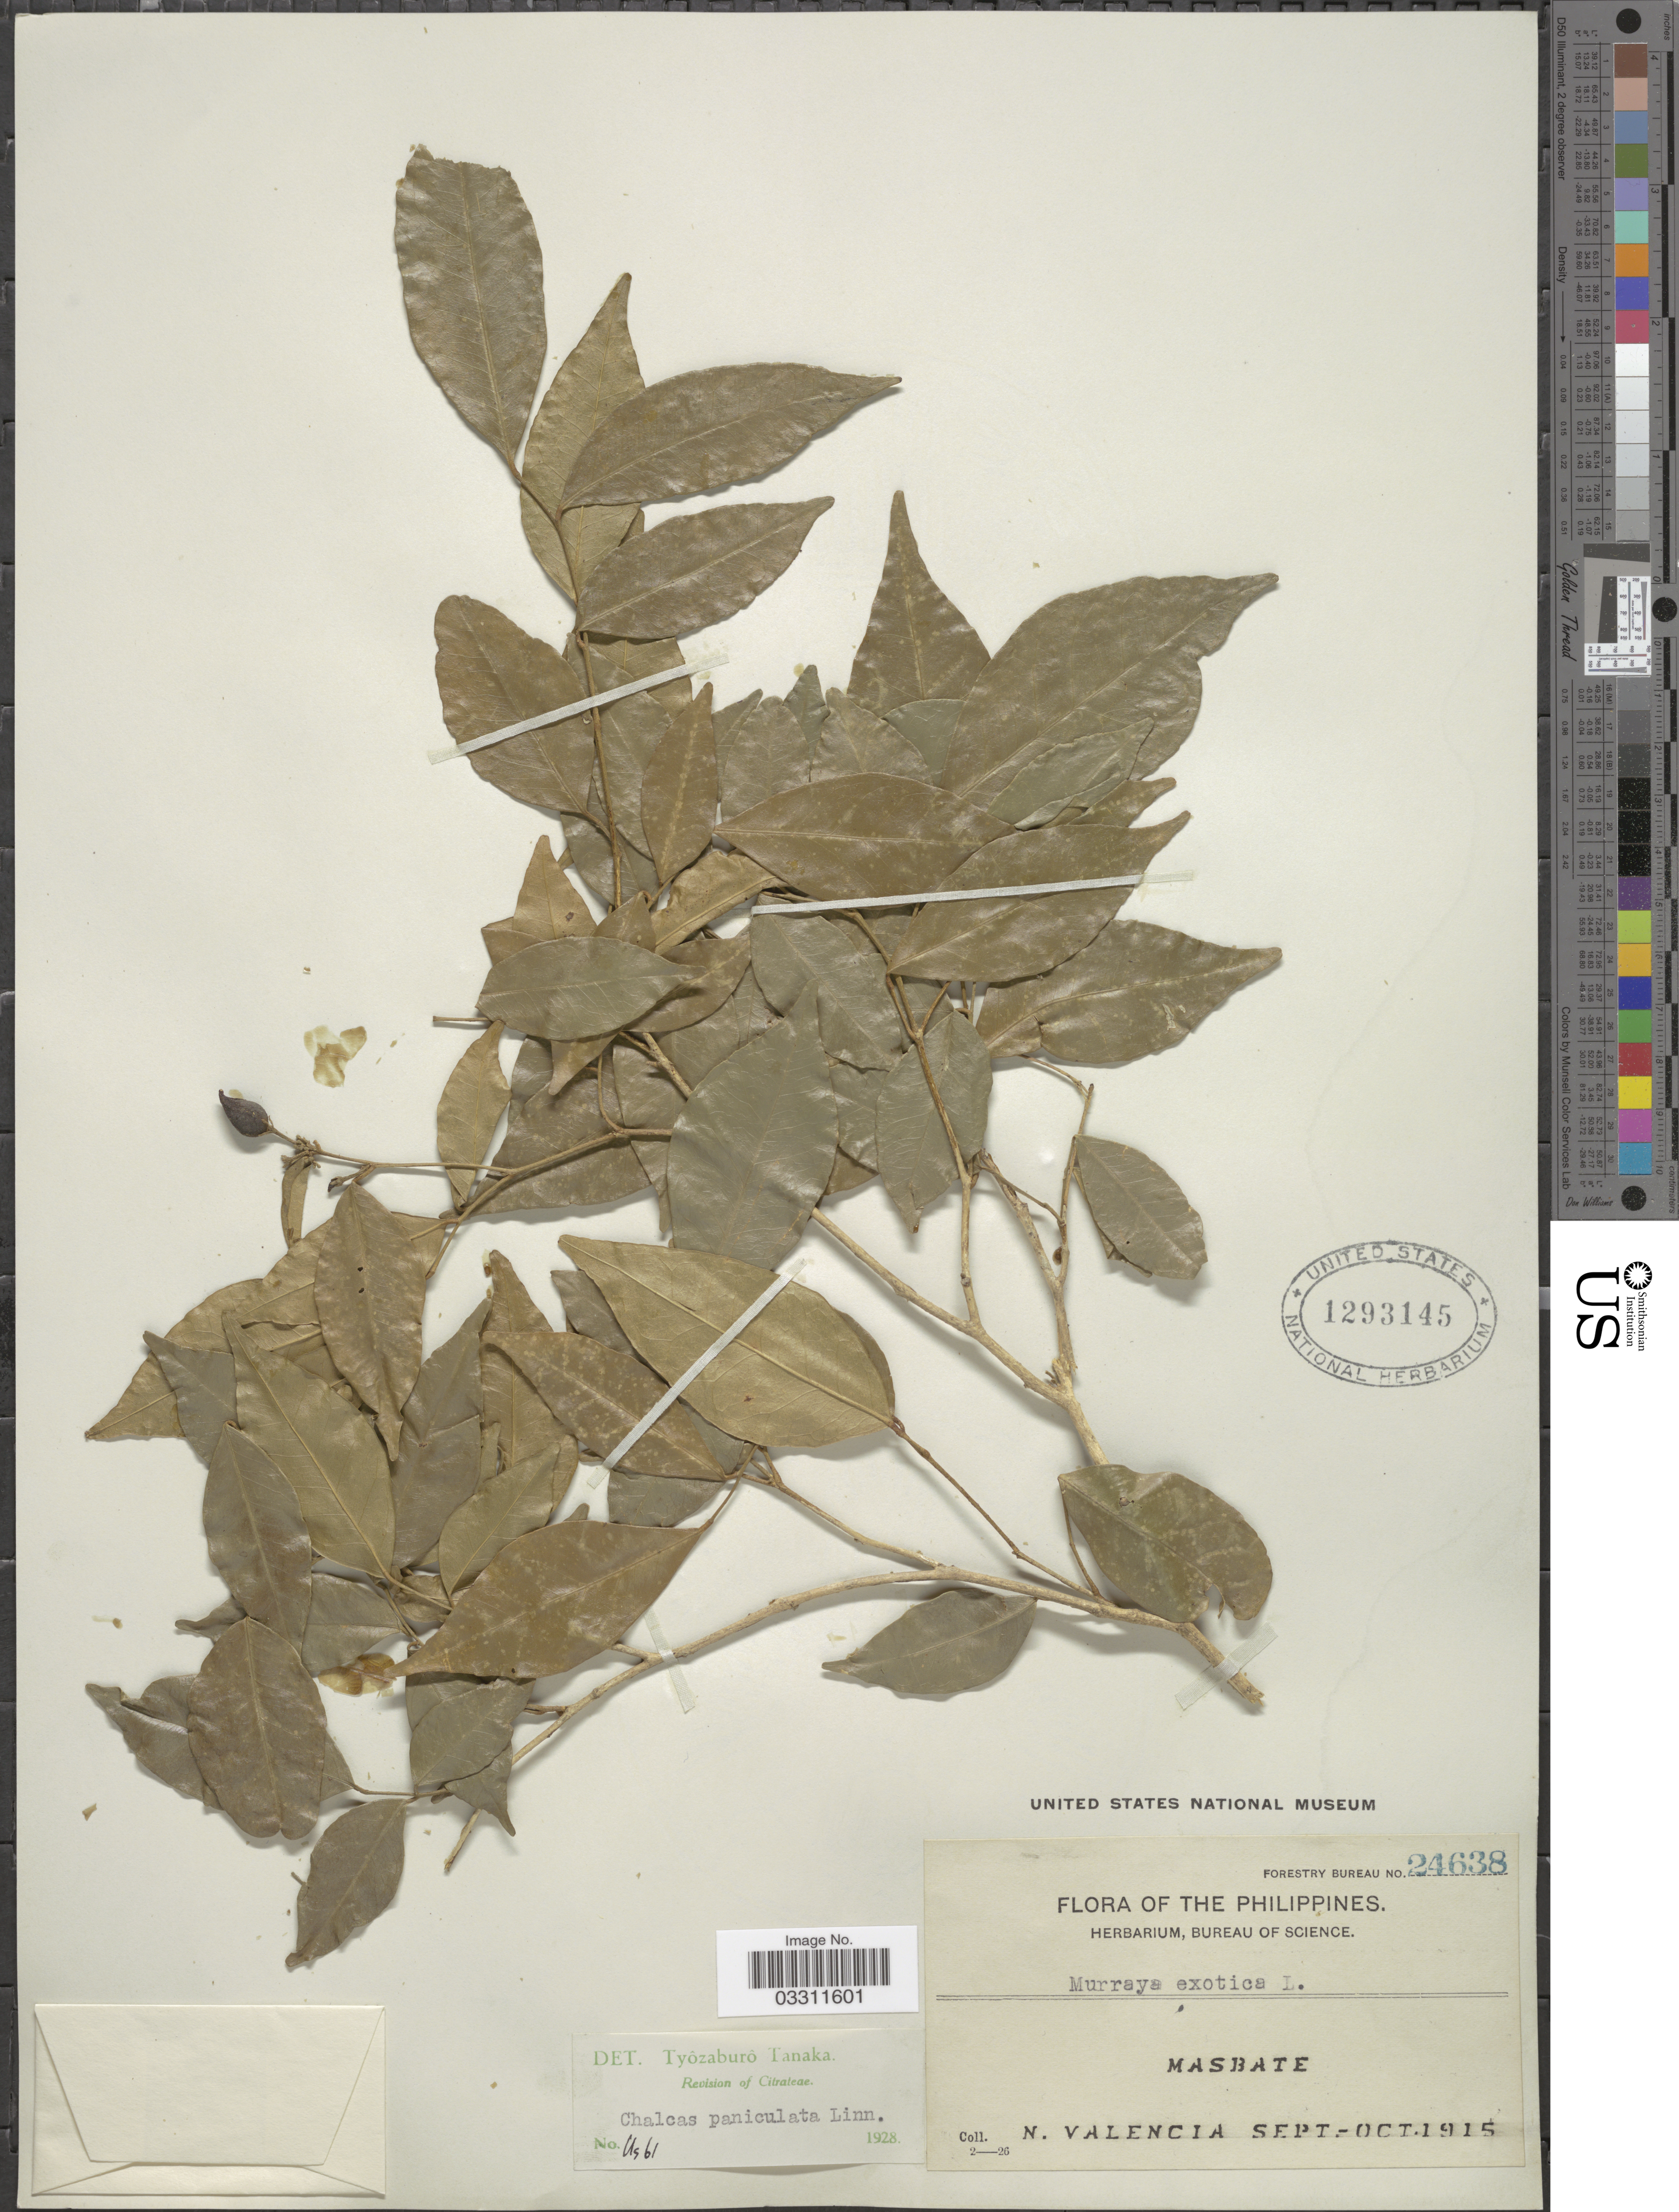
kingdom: Plantae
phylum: Tracheophyta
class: Magnoliopsida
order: Sapindales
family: Rutaceae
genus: Murraya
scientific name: Murraya paniculata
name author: (L.) Jack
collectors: N. Valencia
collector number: Forestry Bureau 24638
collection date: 1915-09/1915-10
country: Philippines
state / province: Bicol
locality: Masbate.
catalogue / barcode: US 1293145